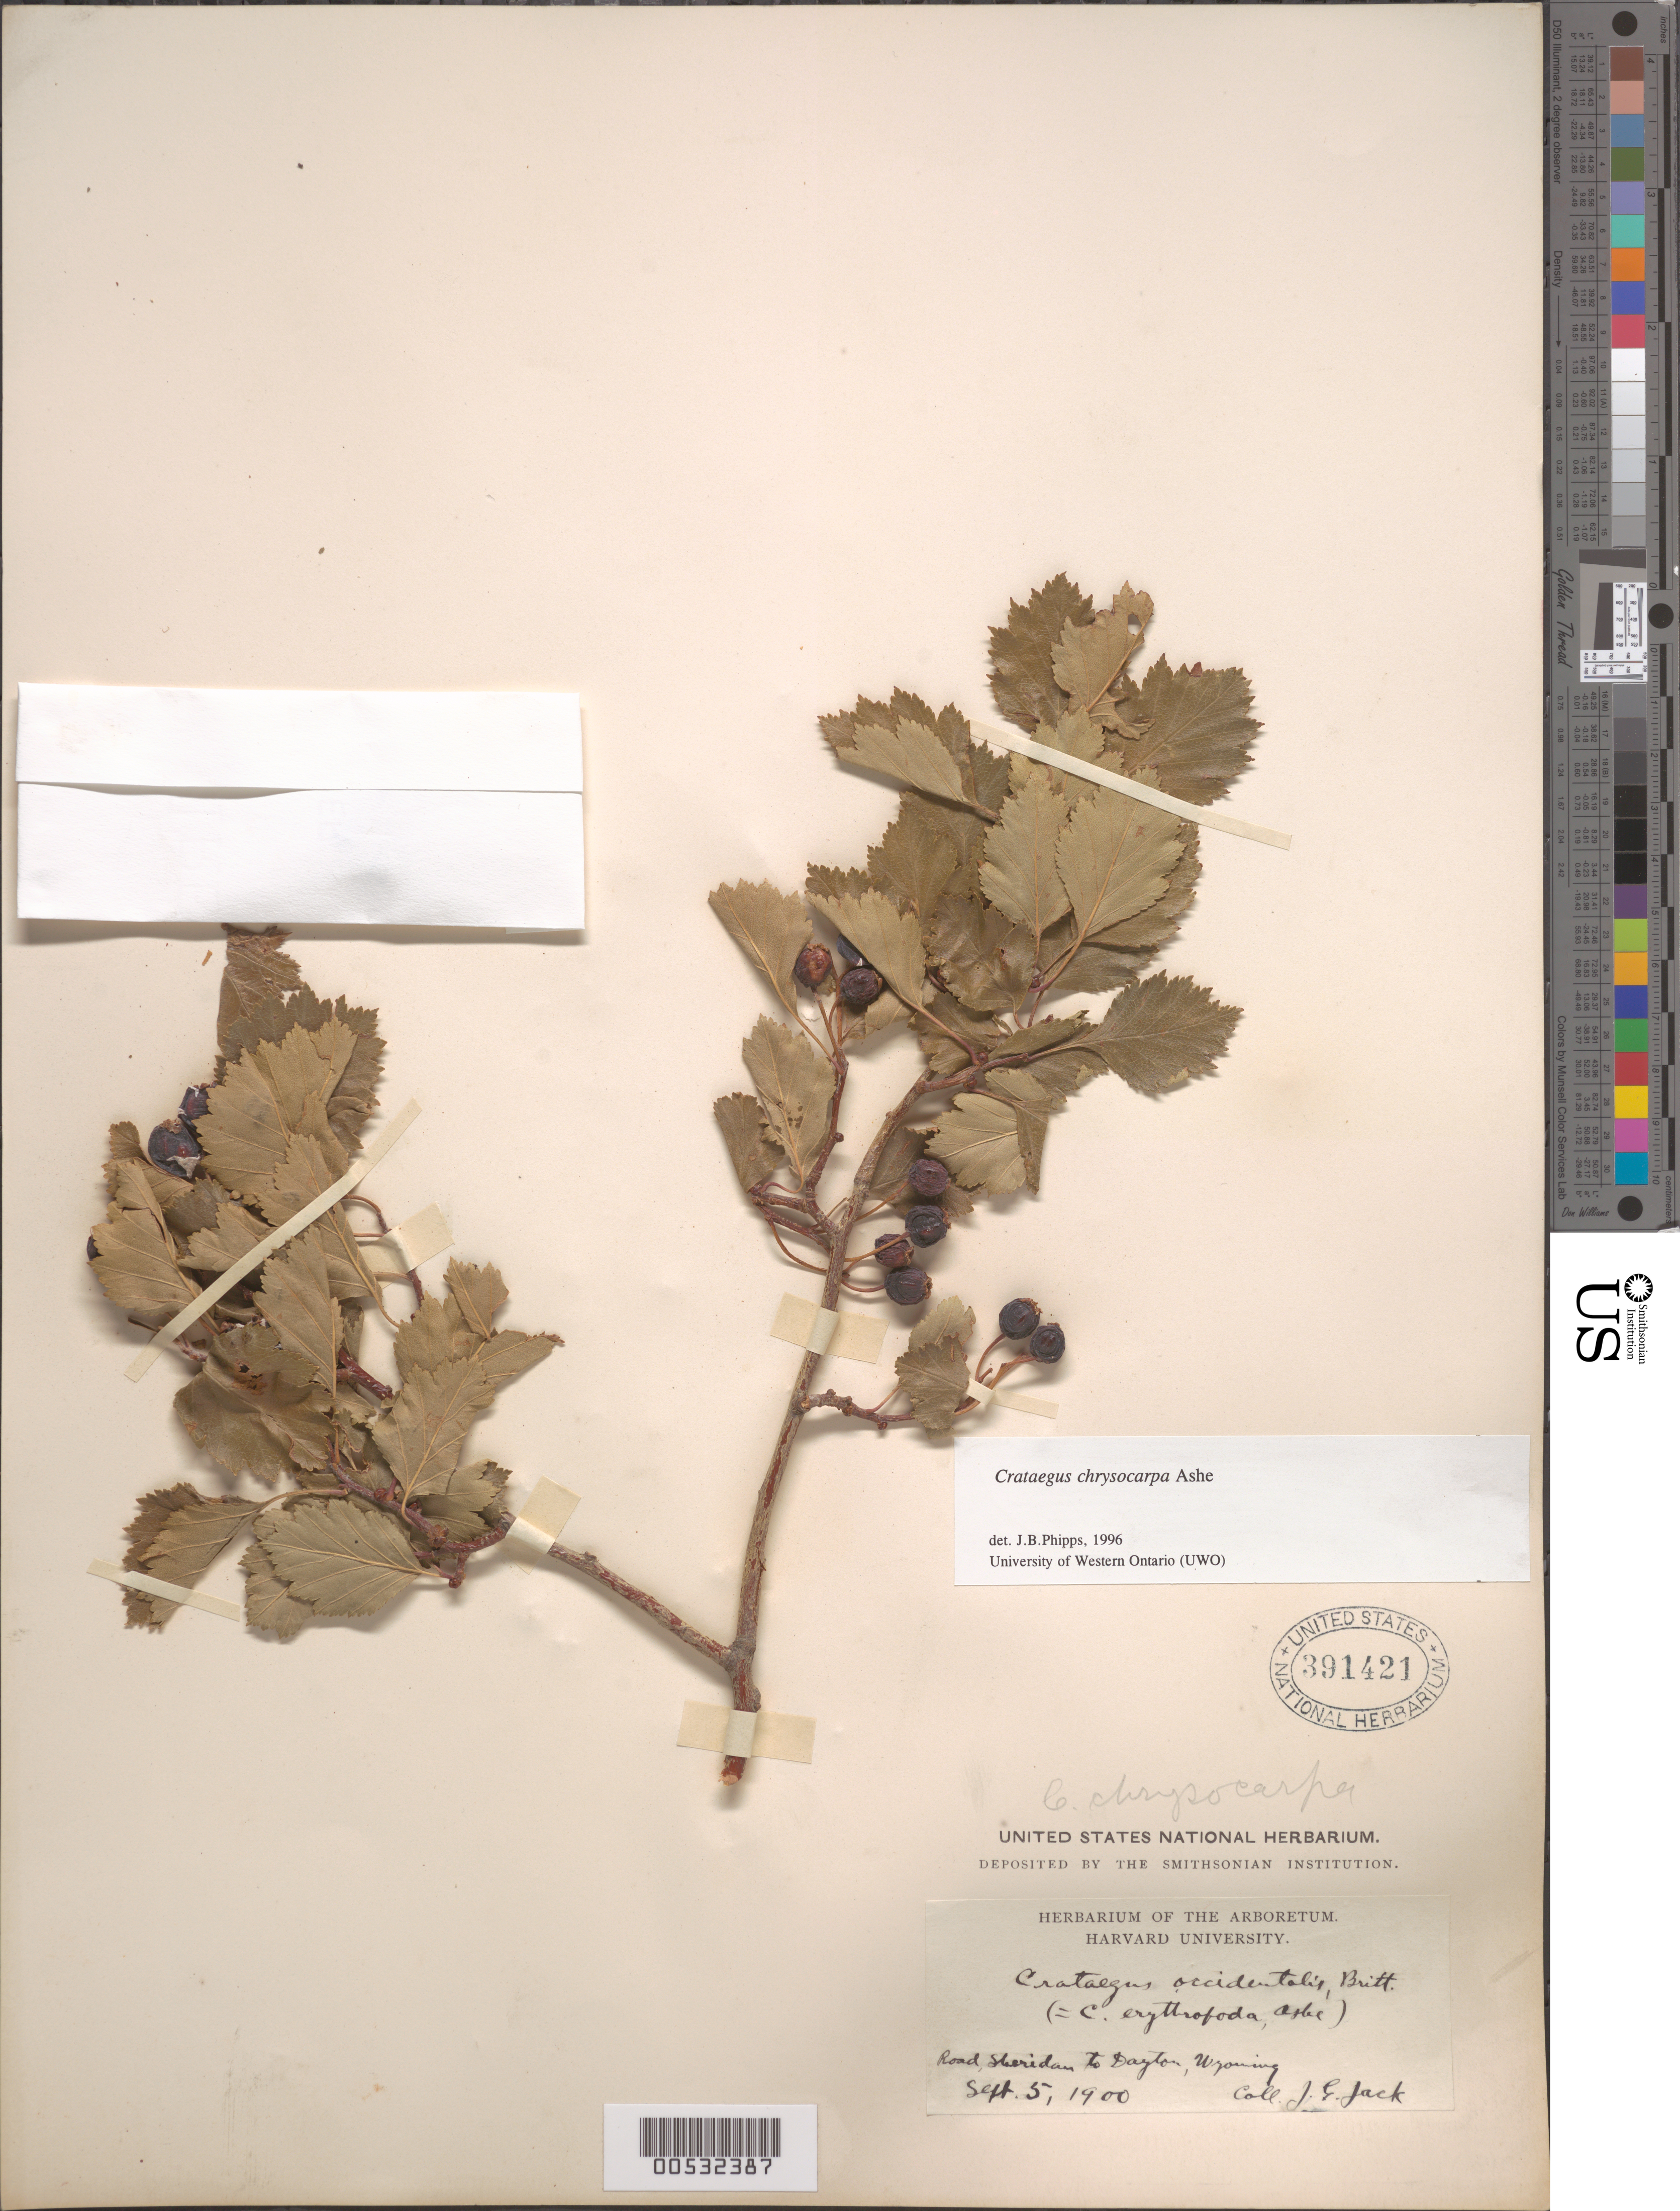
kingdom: Plantae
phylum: Tracheophyta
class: Magnoliopsida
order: Rosales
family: Rosaceae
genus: Crataegus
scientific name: Crataegus chrysocarpa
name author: Ashe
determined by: Phipps, James B., (UWO), University of Western Ontario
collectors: J. G. Jack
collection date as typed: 05 Sep 1900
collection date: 1900-09-05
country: United States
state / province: Wyoming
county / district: Sheridan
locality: Sheridan to Dayton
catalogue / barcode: US 391421